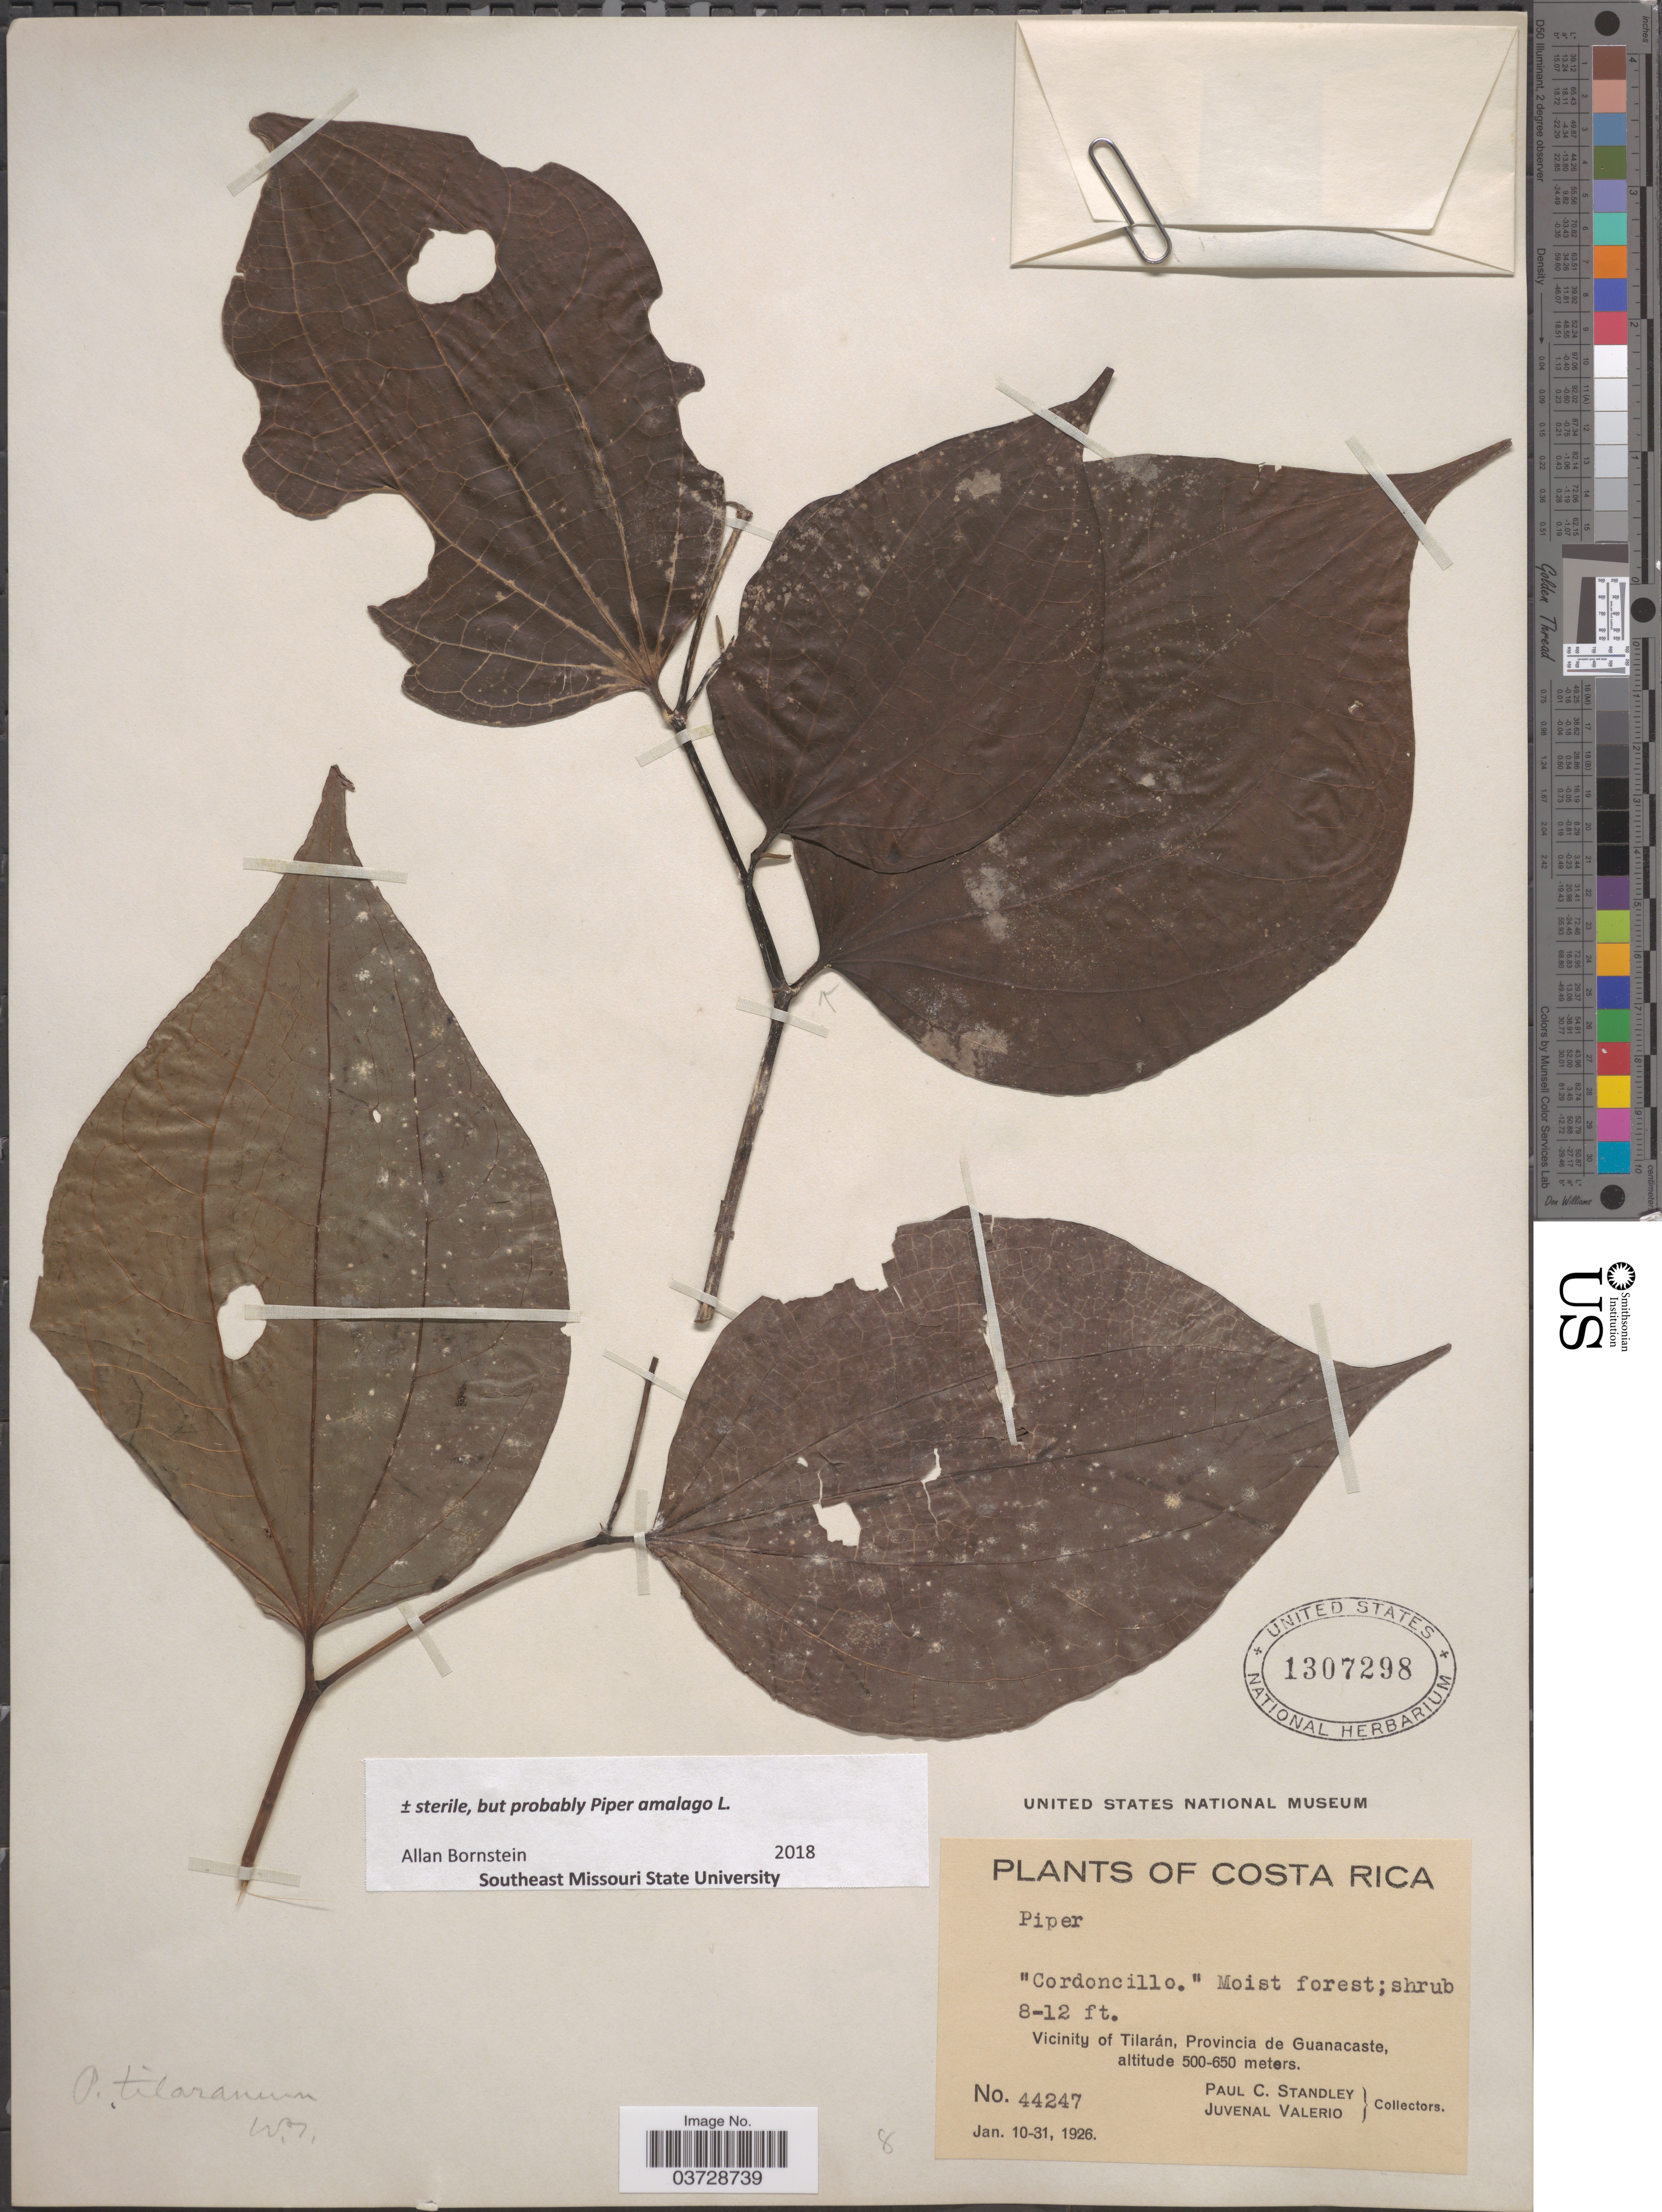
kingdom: Plantae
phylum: Tracheophyta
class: Magnoliopsida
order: Piperales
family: Piperaceae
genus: Piper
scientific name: Piper amalago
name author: L.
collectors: P. C. Standley & J. Valerio R.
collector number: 44247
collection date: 1926-01-10/1926-01-31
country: Costa Rica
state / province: Guanacaste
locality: Vicinity of Tilarán.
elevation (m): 500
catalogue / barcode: US 1307298